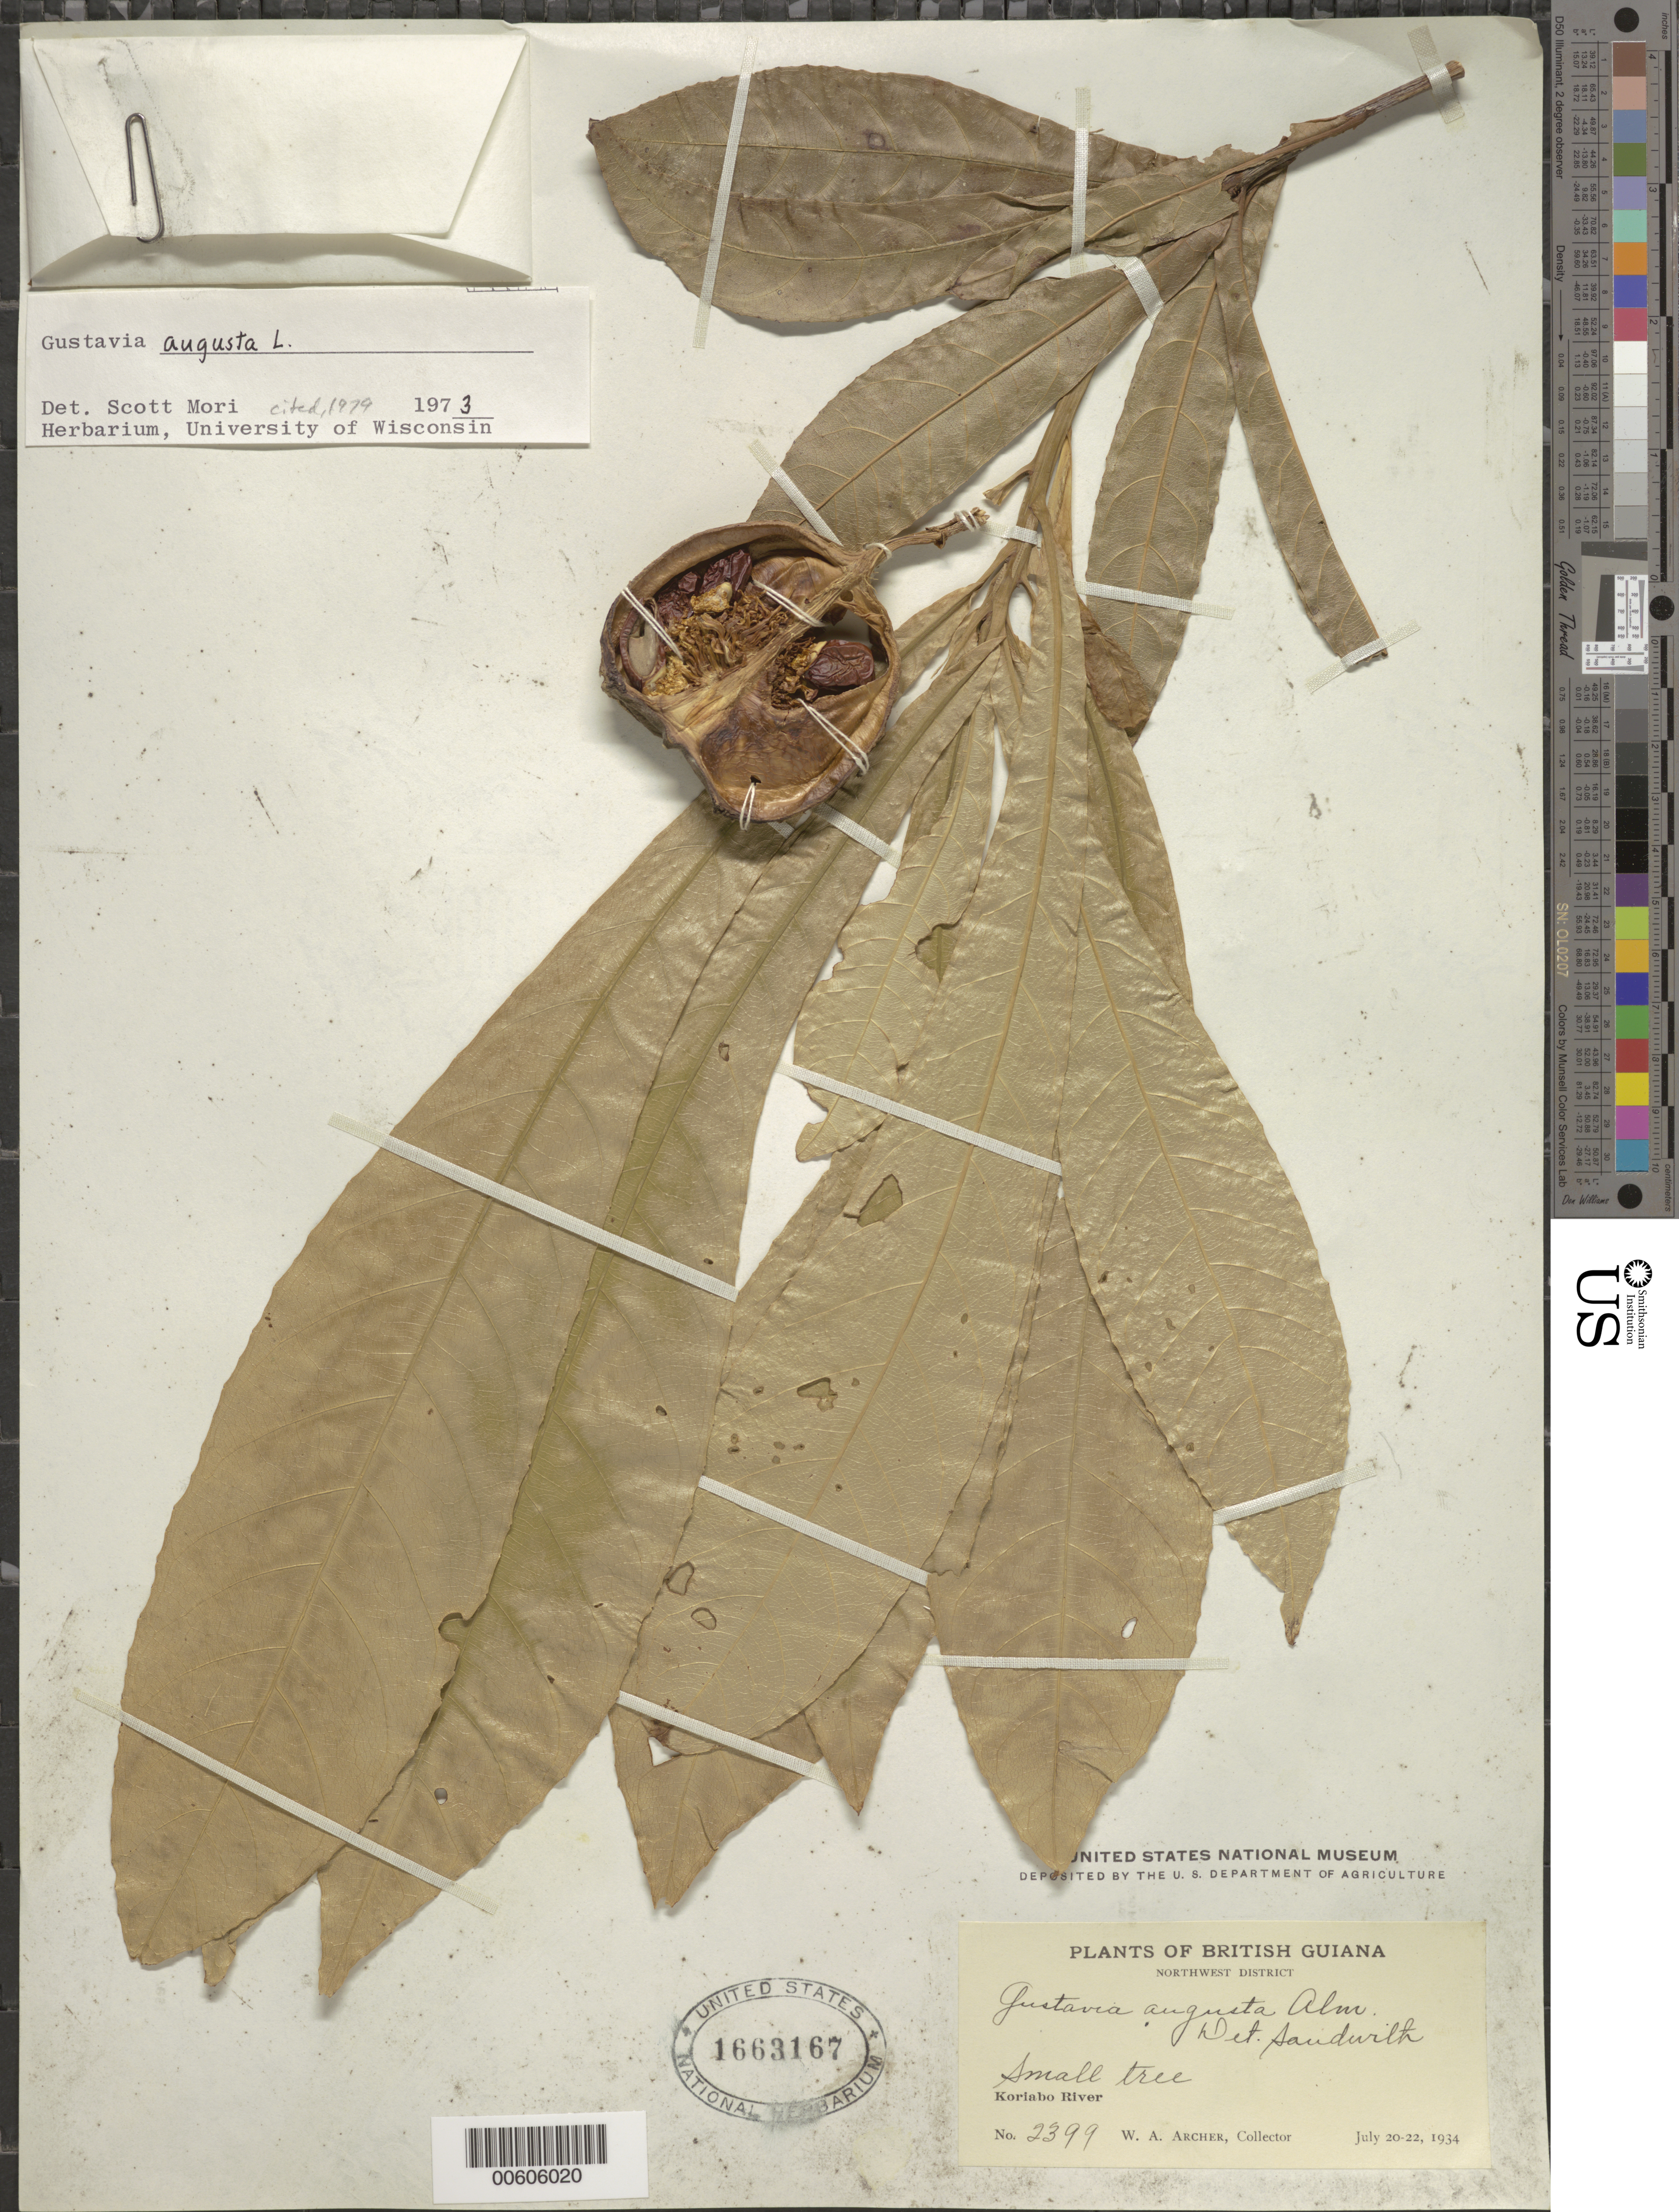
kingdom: Plantae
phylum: Tracheophyta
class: Magnoliopsida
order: Ericales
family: Lecythidaceae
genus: Gustavia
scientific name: Gustavia augusta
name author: L.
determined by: Mori, Scott A.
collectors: W. A. Archer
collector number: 2399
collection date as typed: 20-Jul-34 to 21-Jul-34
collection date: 1934-07-20/1934-07-21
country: Guyana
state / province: Barima-Waini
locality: Koriabo River, NW Dist.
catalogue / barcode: US 1663167